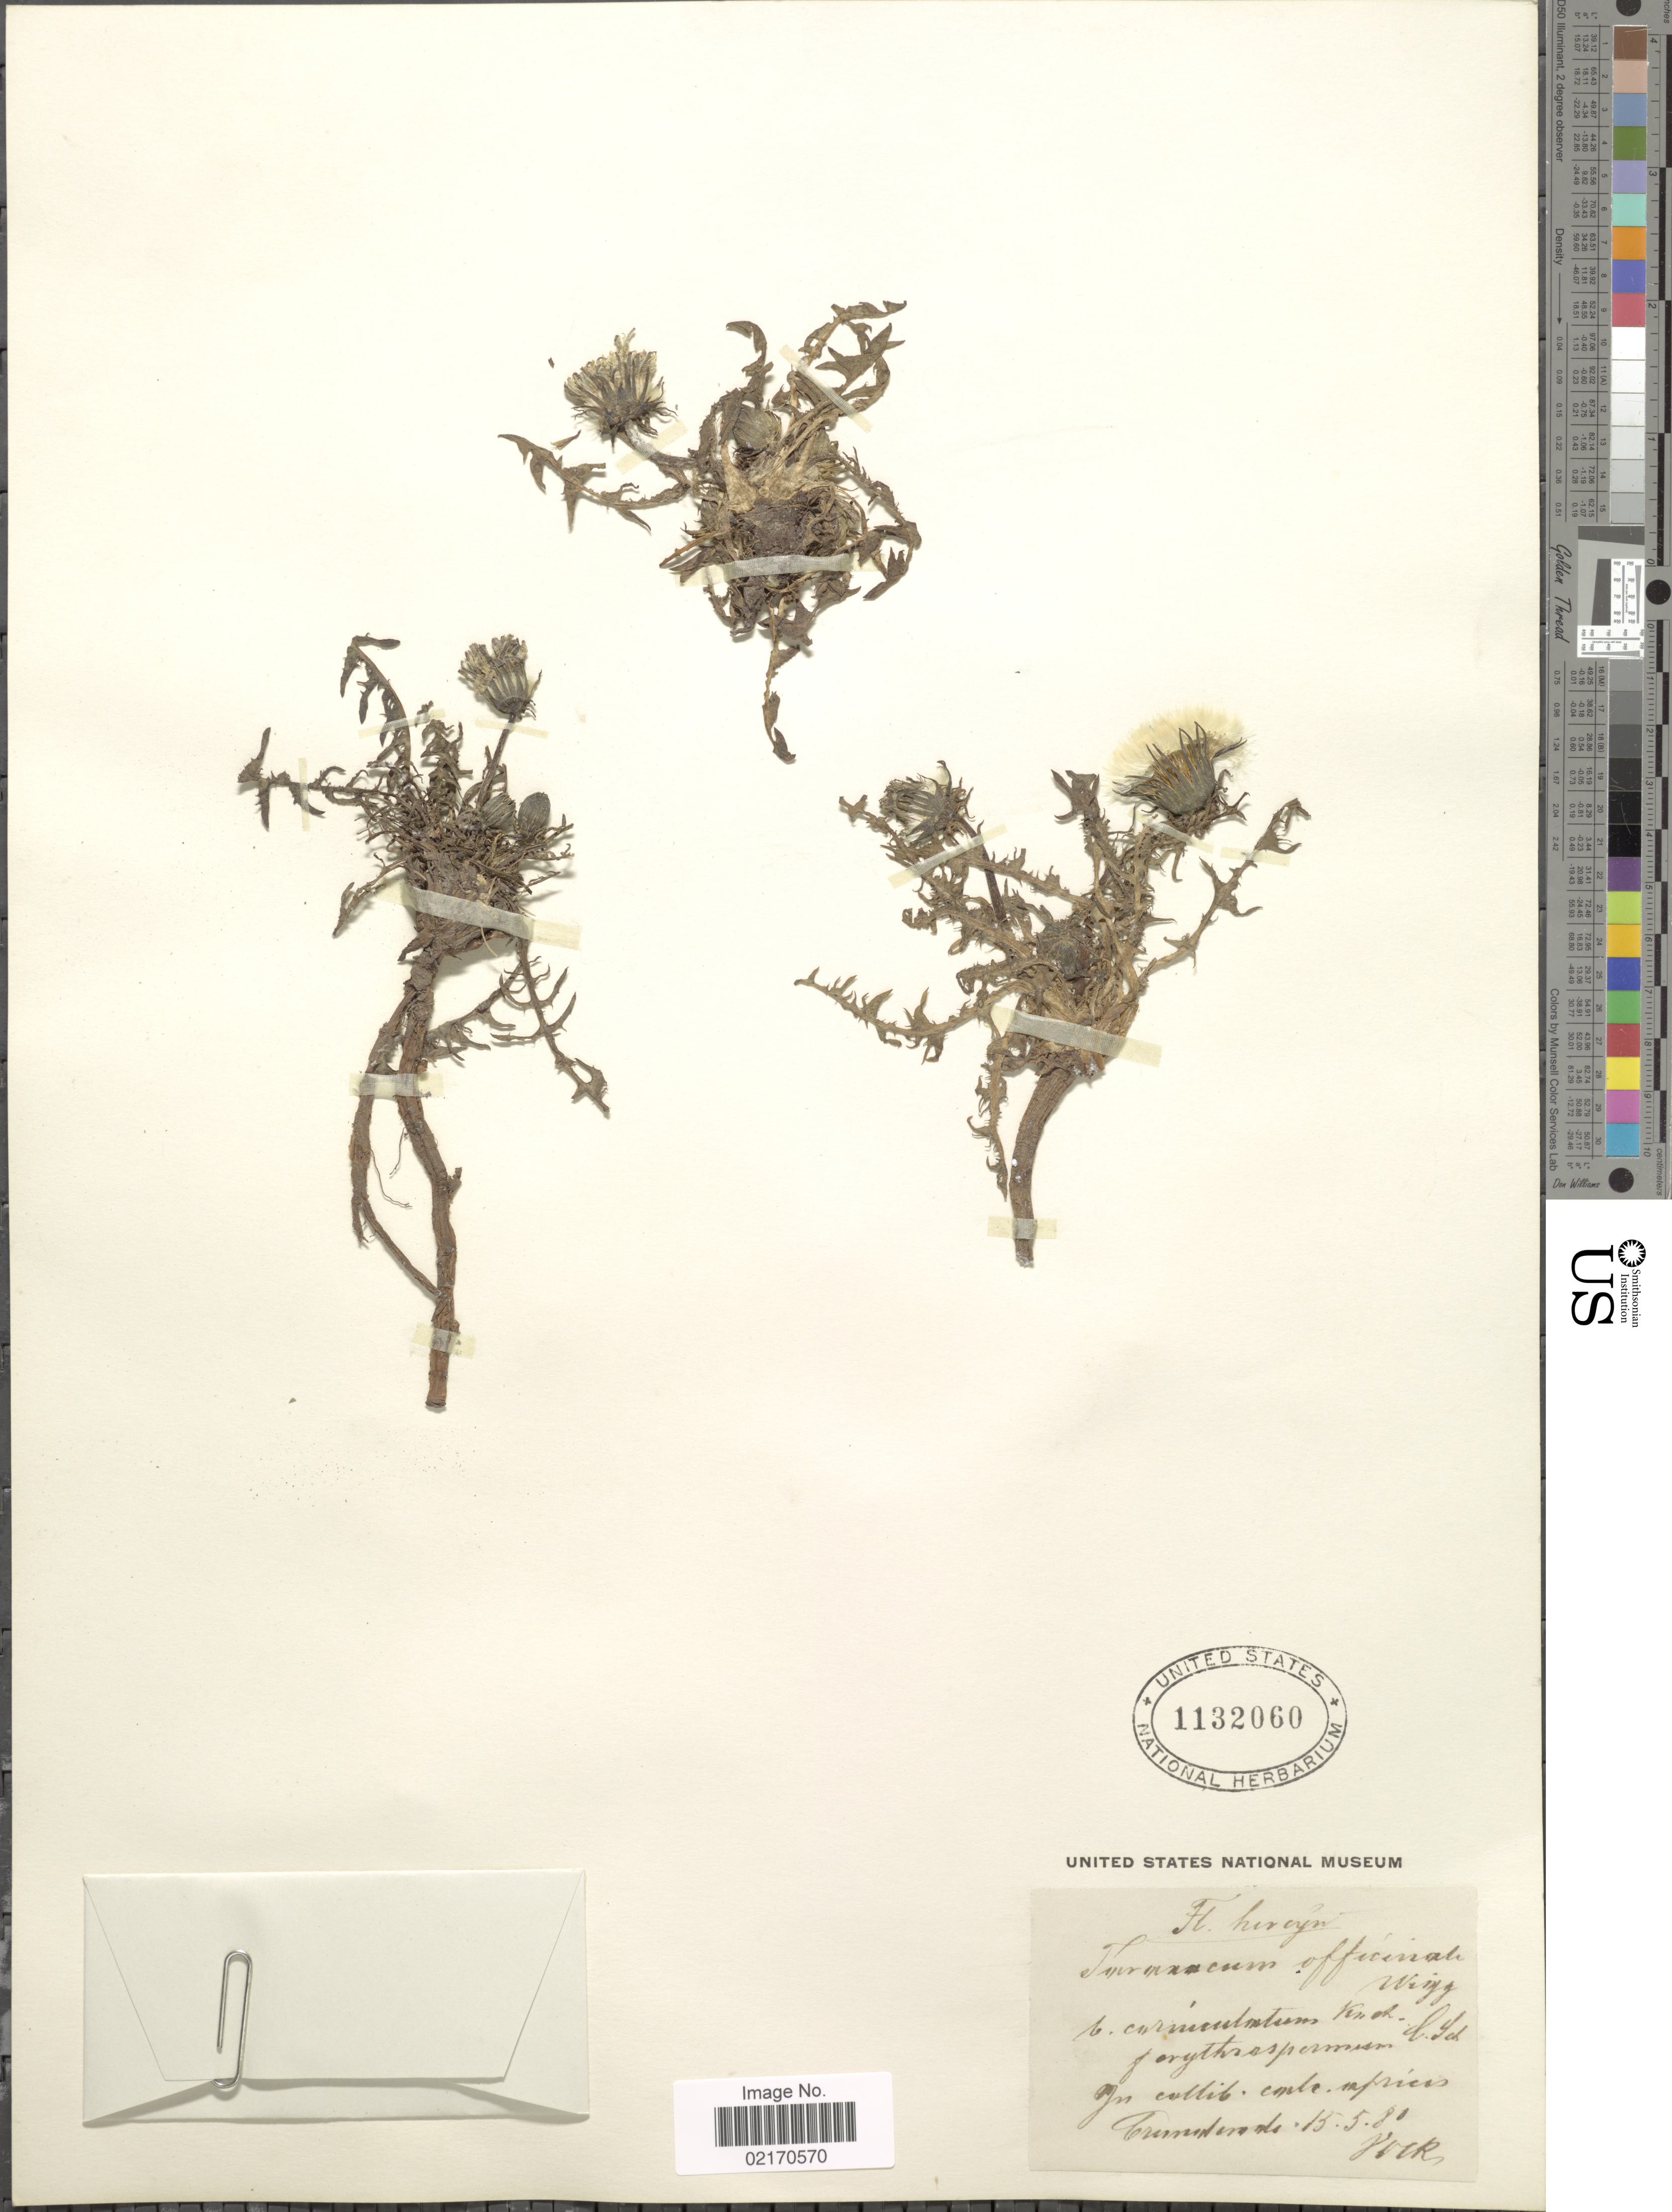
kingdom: Plantae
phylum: Tracheophyta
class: Magnoliopsida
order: Asterales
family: Asteraceae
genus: Taraxacum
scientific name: Taraxacum officinale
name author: G.H. Weber ex F.H. Wigg.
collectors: Vock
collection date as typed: Transcribed d/m/y: 15/5/80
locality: Hireyn. in collib. calc. aprices Crundends. [interpreted]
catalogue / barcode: US 1132060